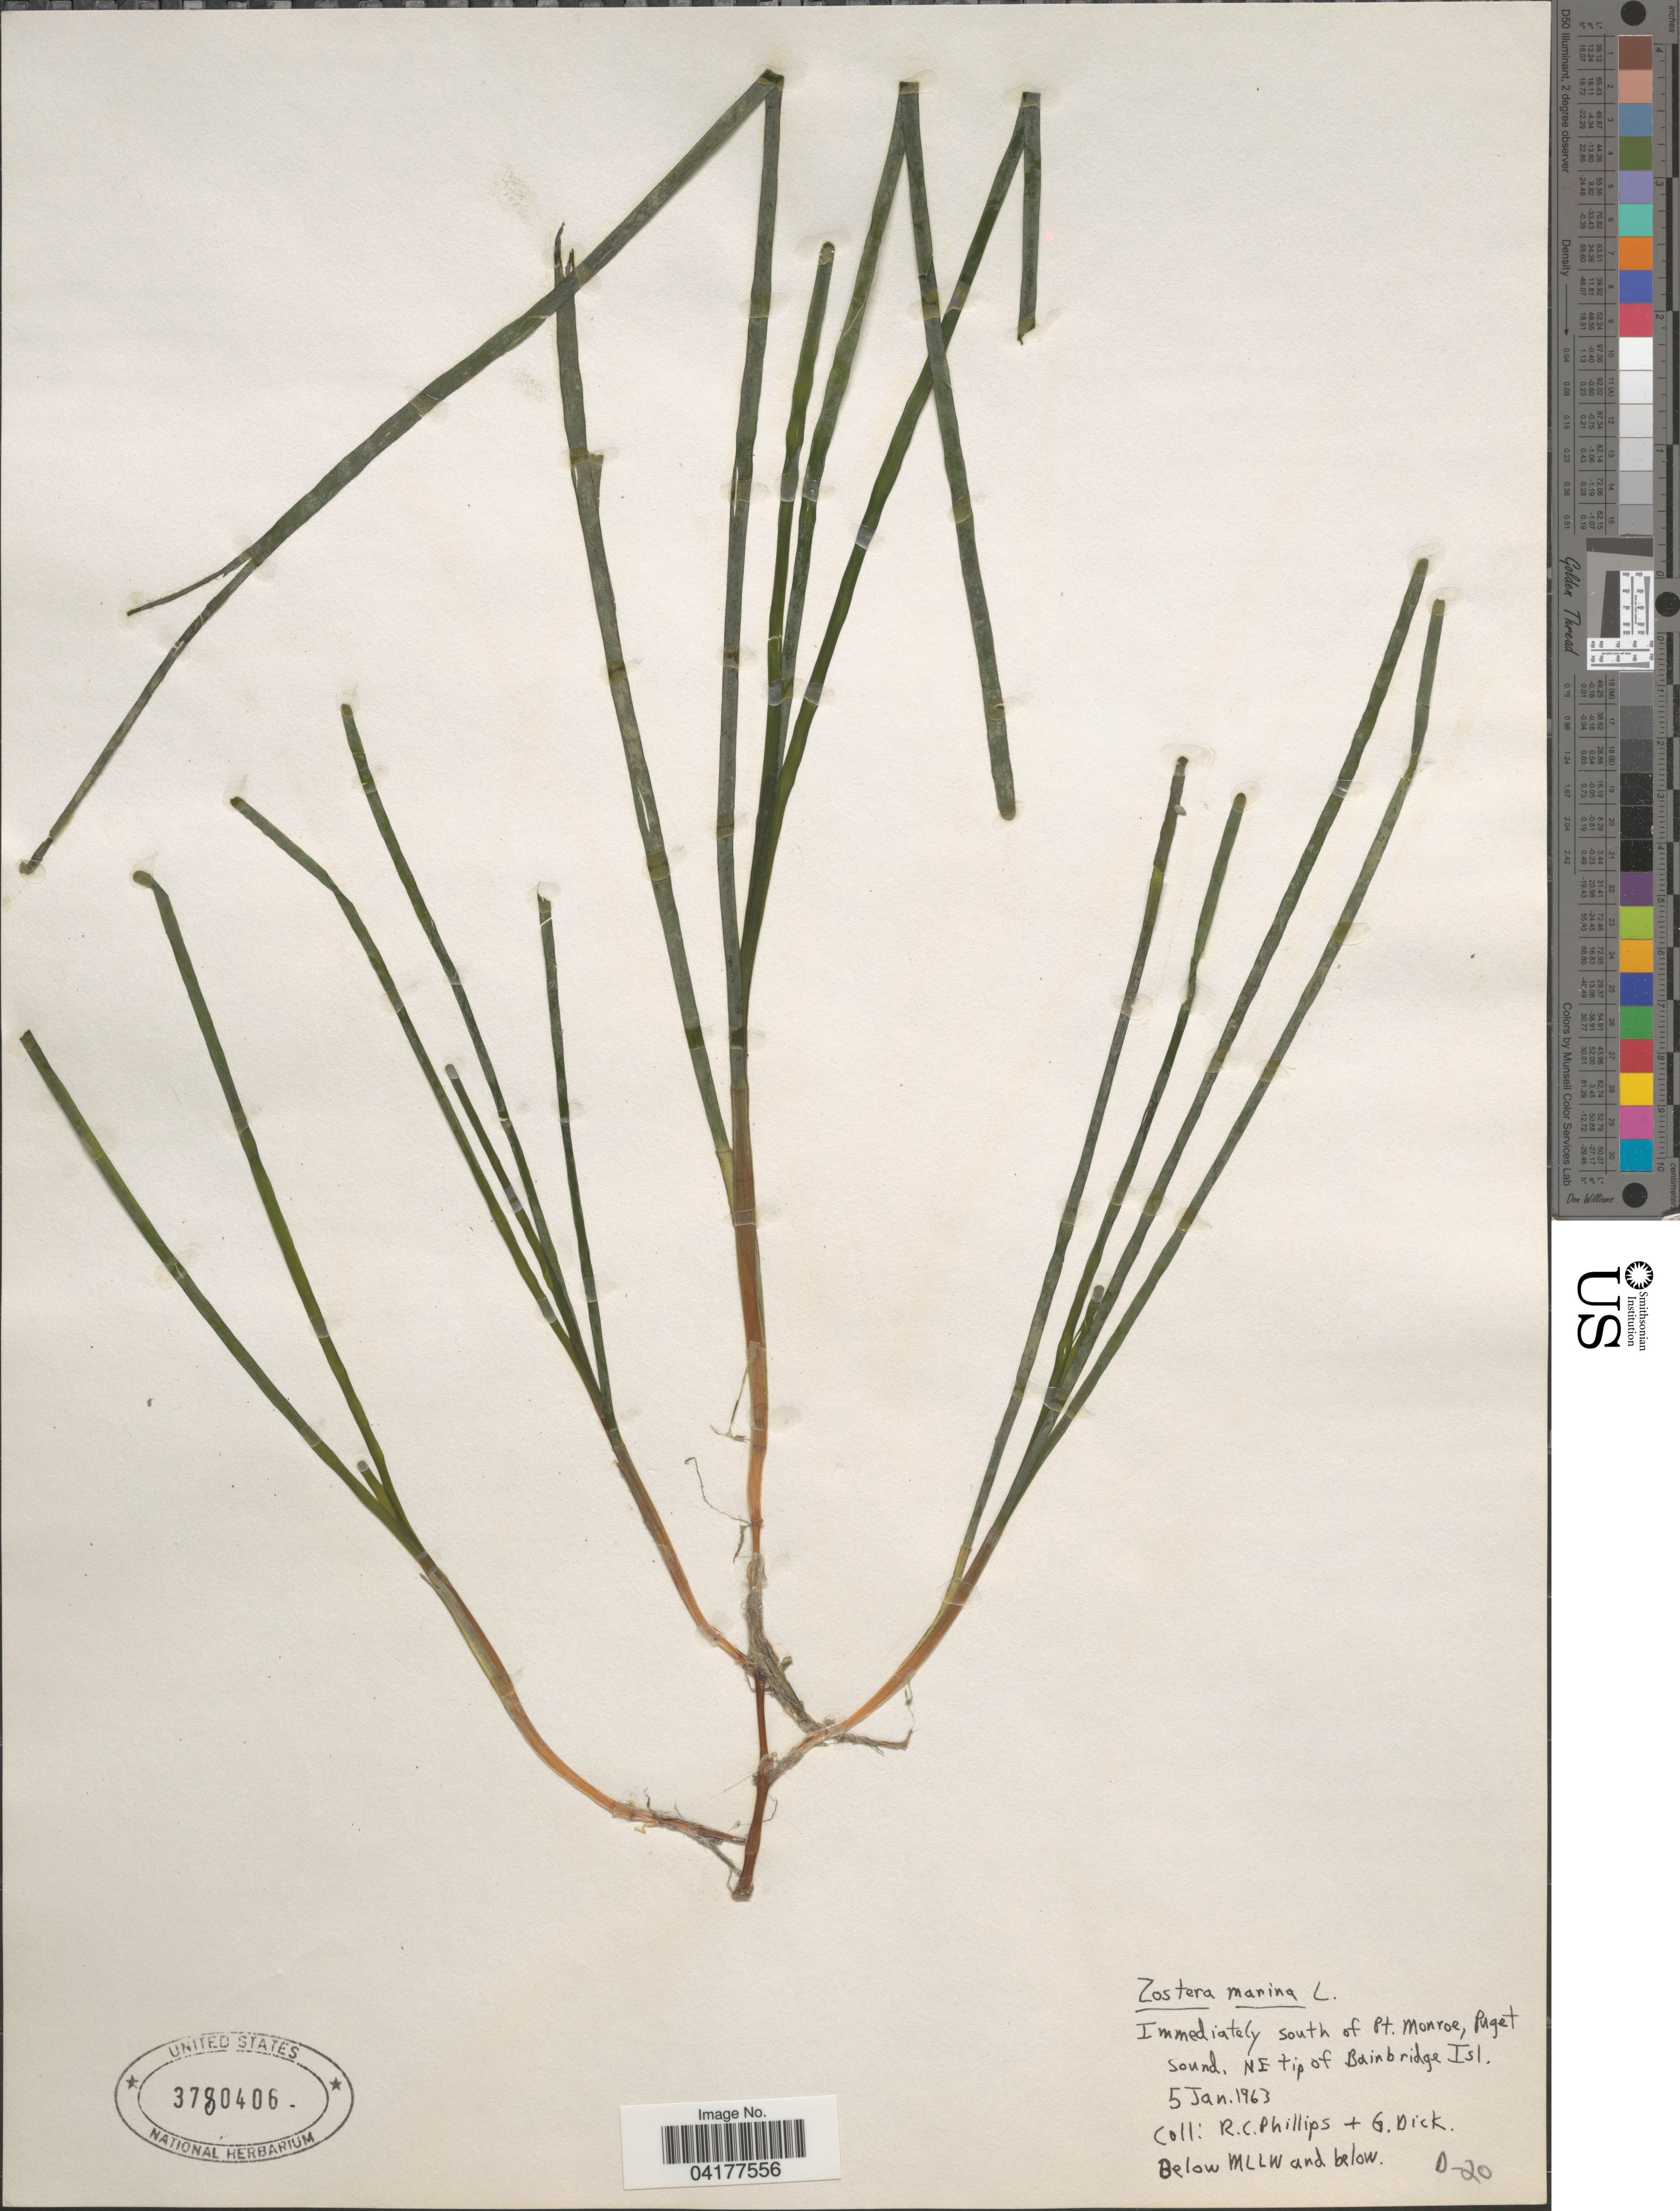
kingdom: Plantae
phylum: Tracheophyta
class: Liliopsida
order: Alismatales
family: Zosteraceae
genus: Zostera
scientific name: Zostera marina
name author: L.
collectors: R. C. Phillips & G. Dick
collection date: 1963-01-05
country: United States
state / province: Washington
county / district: King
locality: Immediately south of Pt. Monroe, Puget Sound. NE tip of Bainbridge Isl. Below MLLW and below.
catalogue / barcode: US 3780406